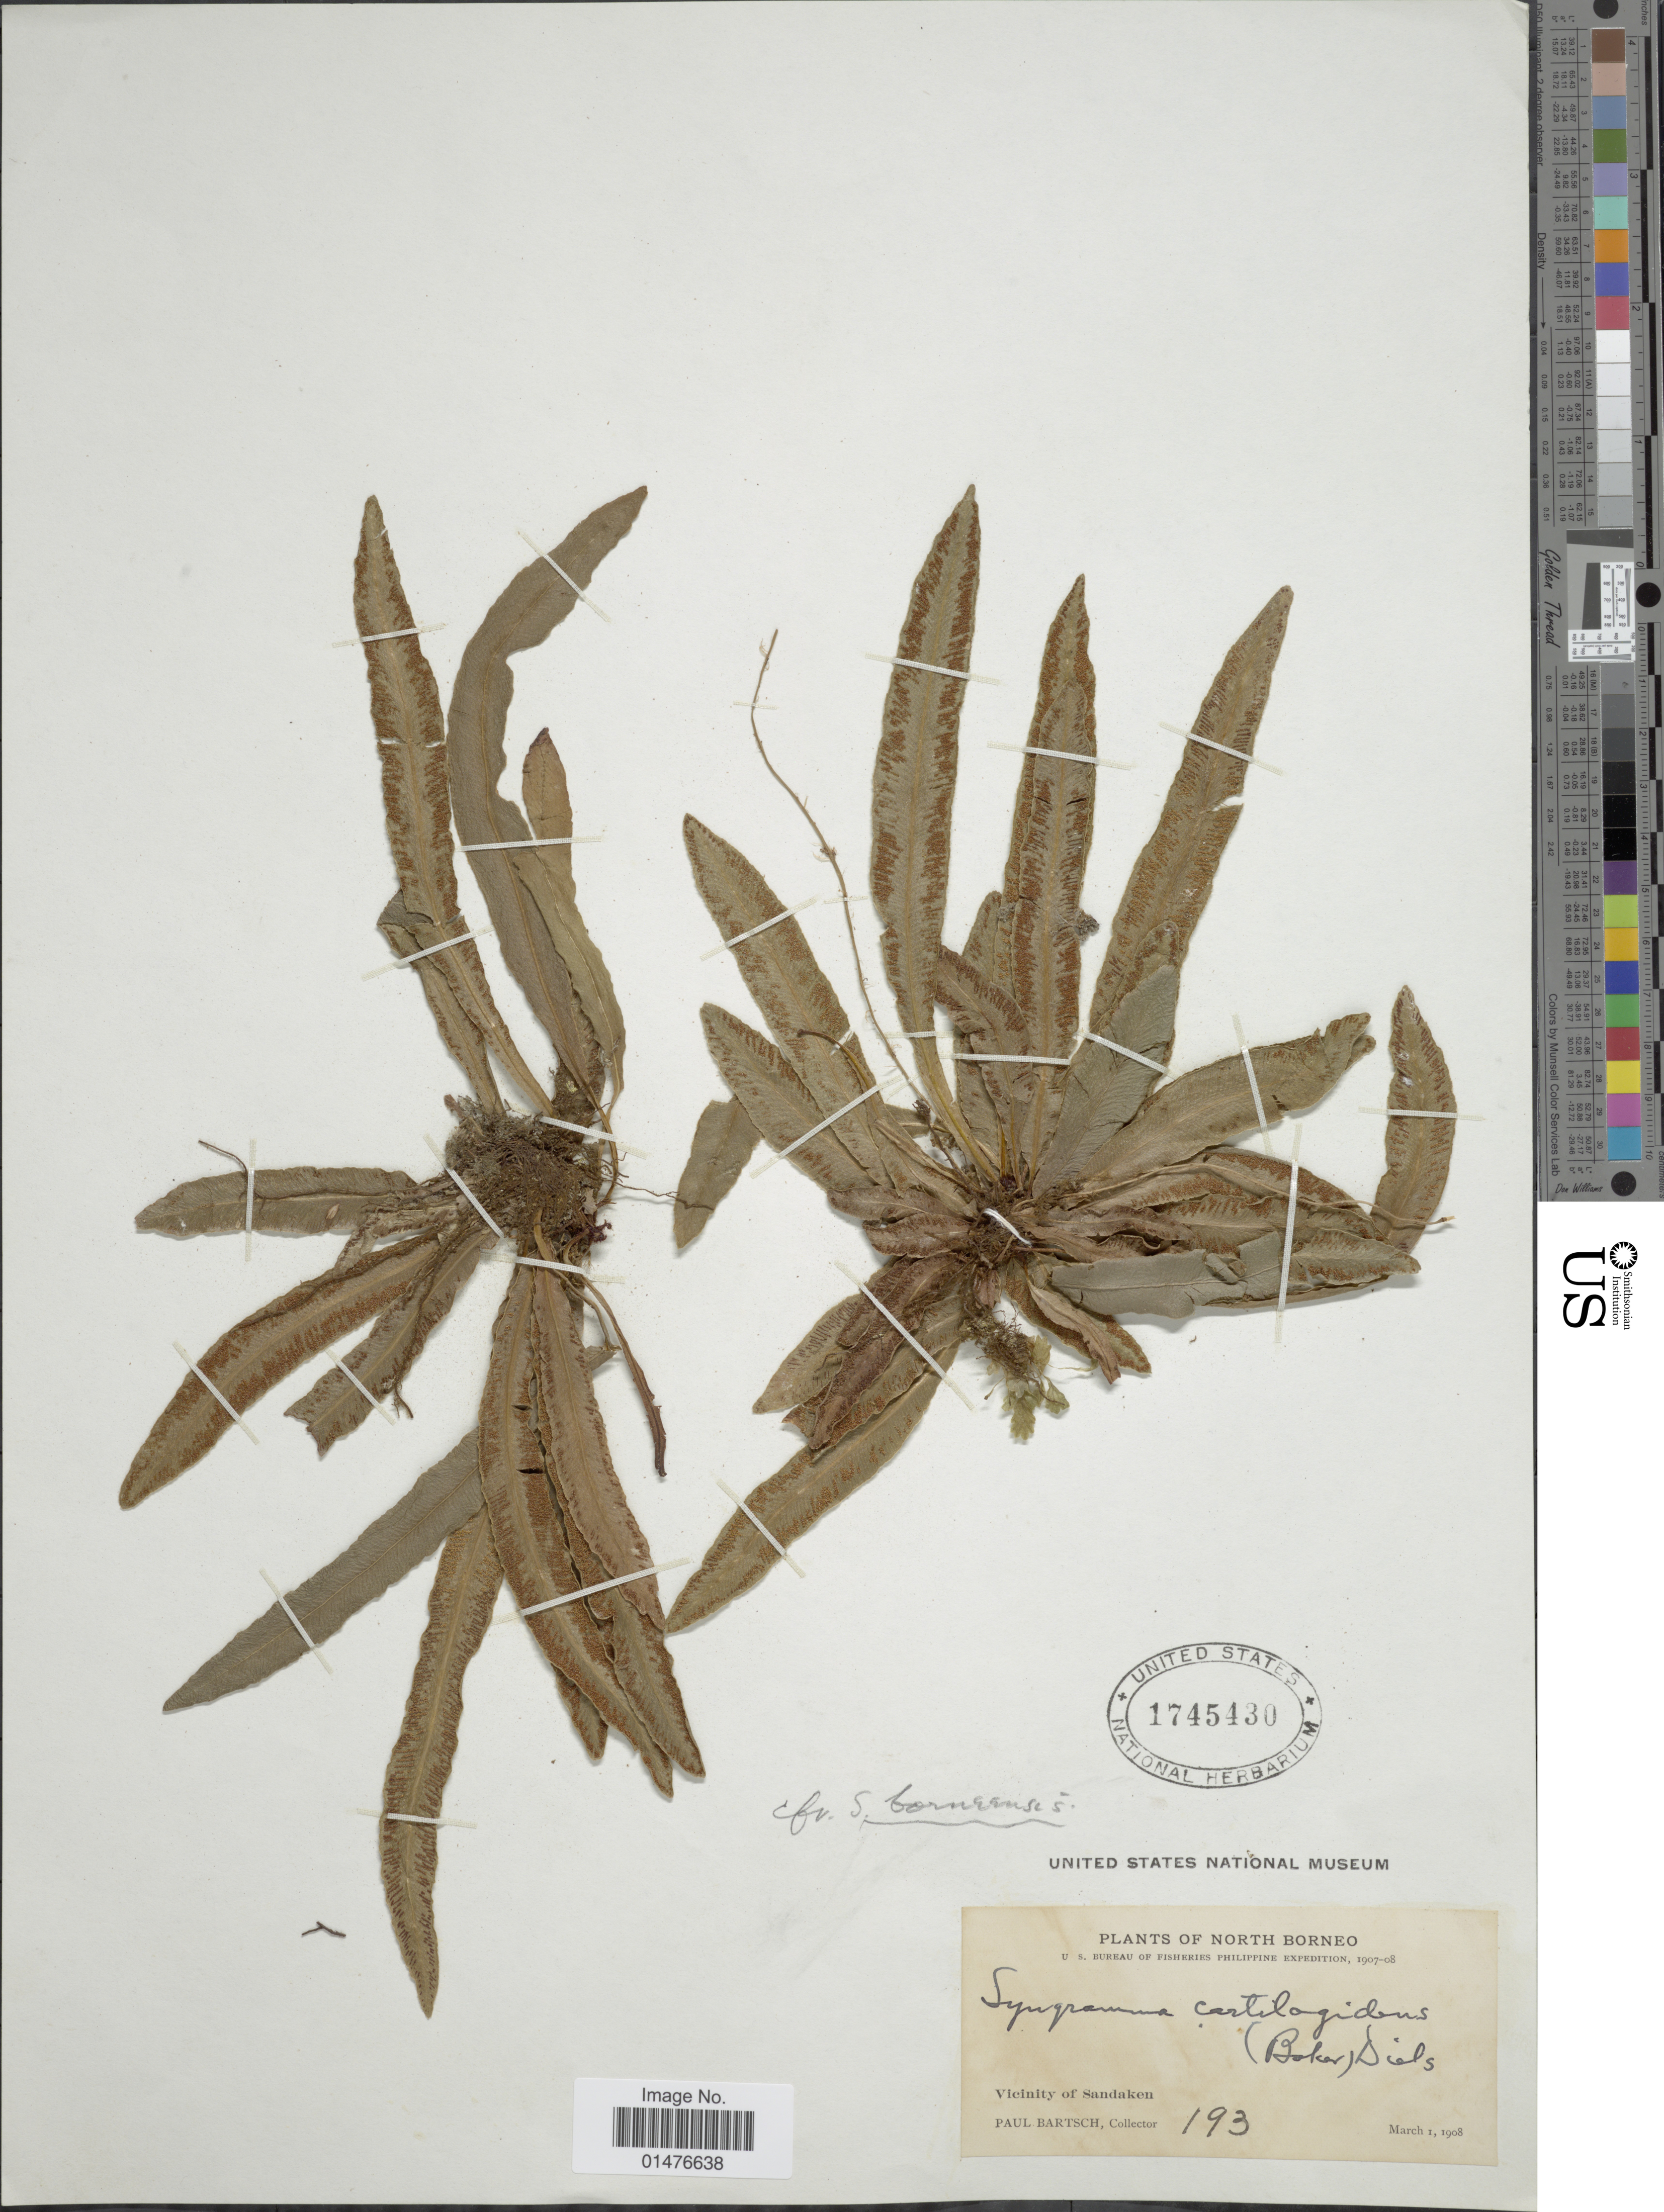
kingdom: Plantae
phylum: Tracheophyta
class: Polypodiopsida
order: Polypodiales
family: Pteridaceae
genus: Syngramma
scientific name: Syngramma cartilagidens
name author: (Baker) Diels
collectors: P. Bartsch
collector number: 193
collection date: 1908-03-01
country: Malaysia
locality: North Borneo, Vicinity of Sandaken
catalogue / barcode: US 1745430